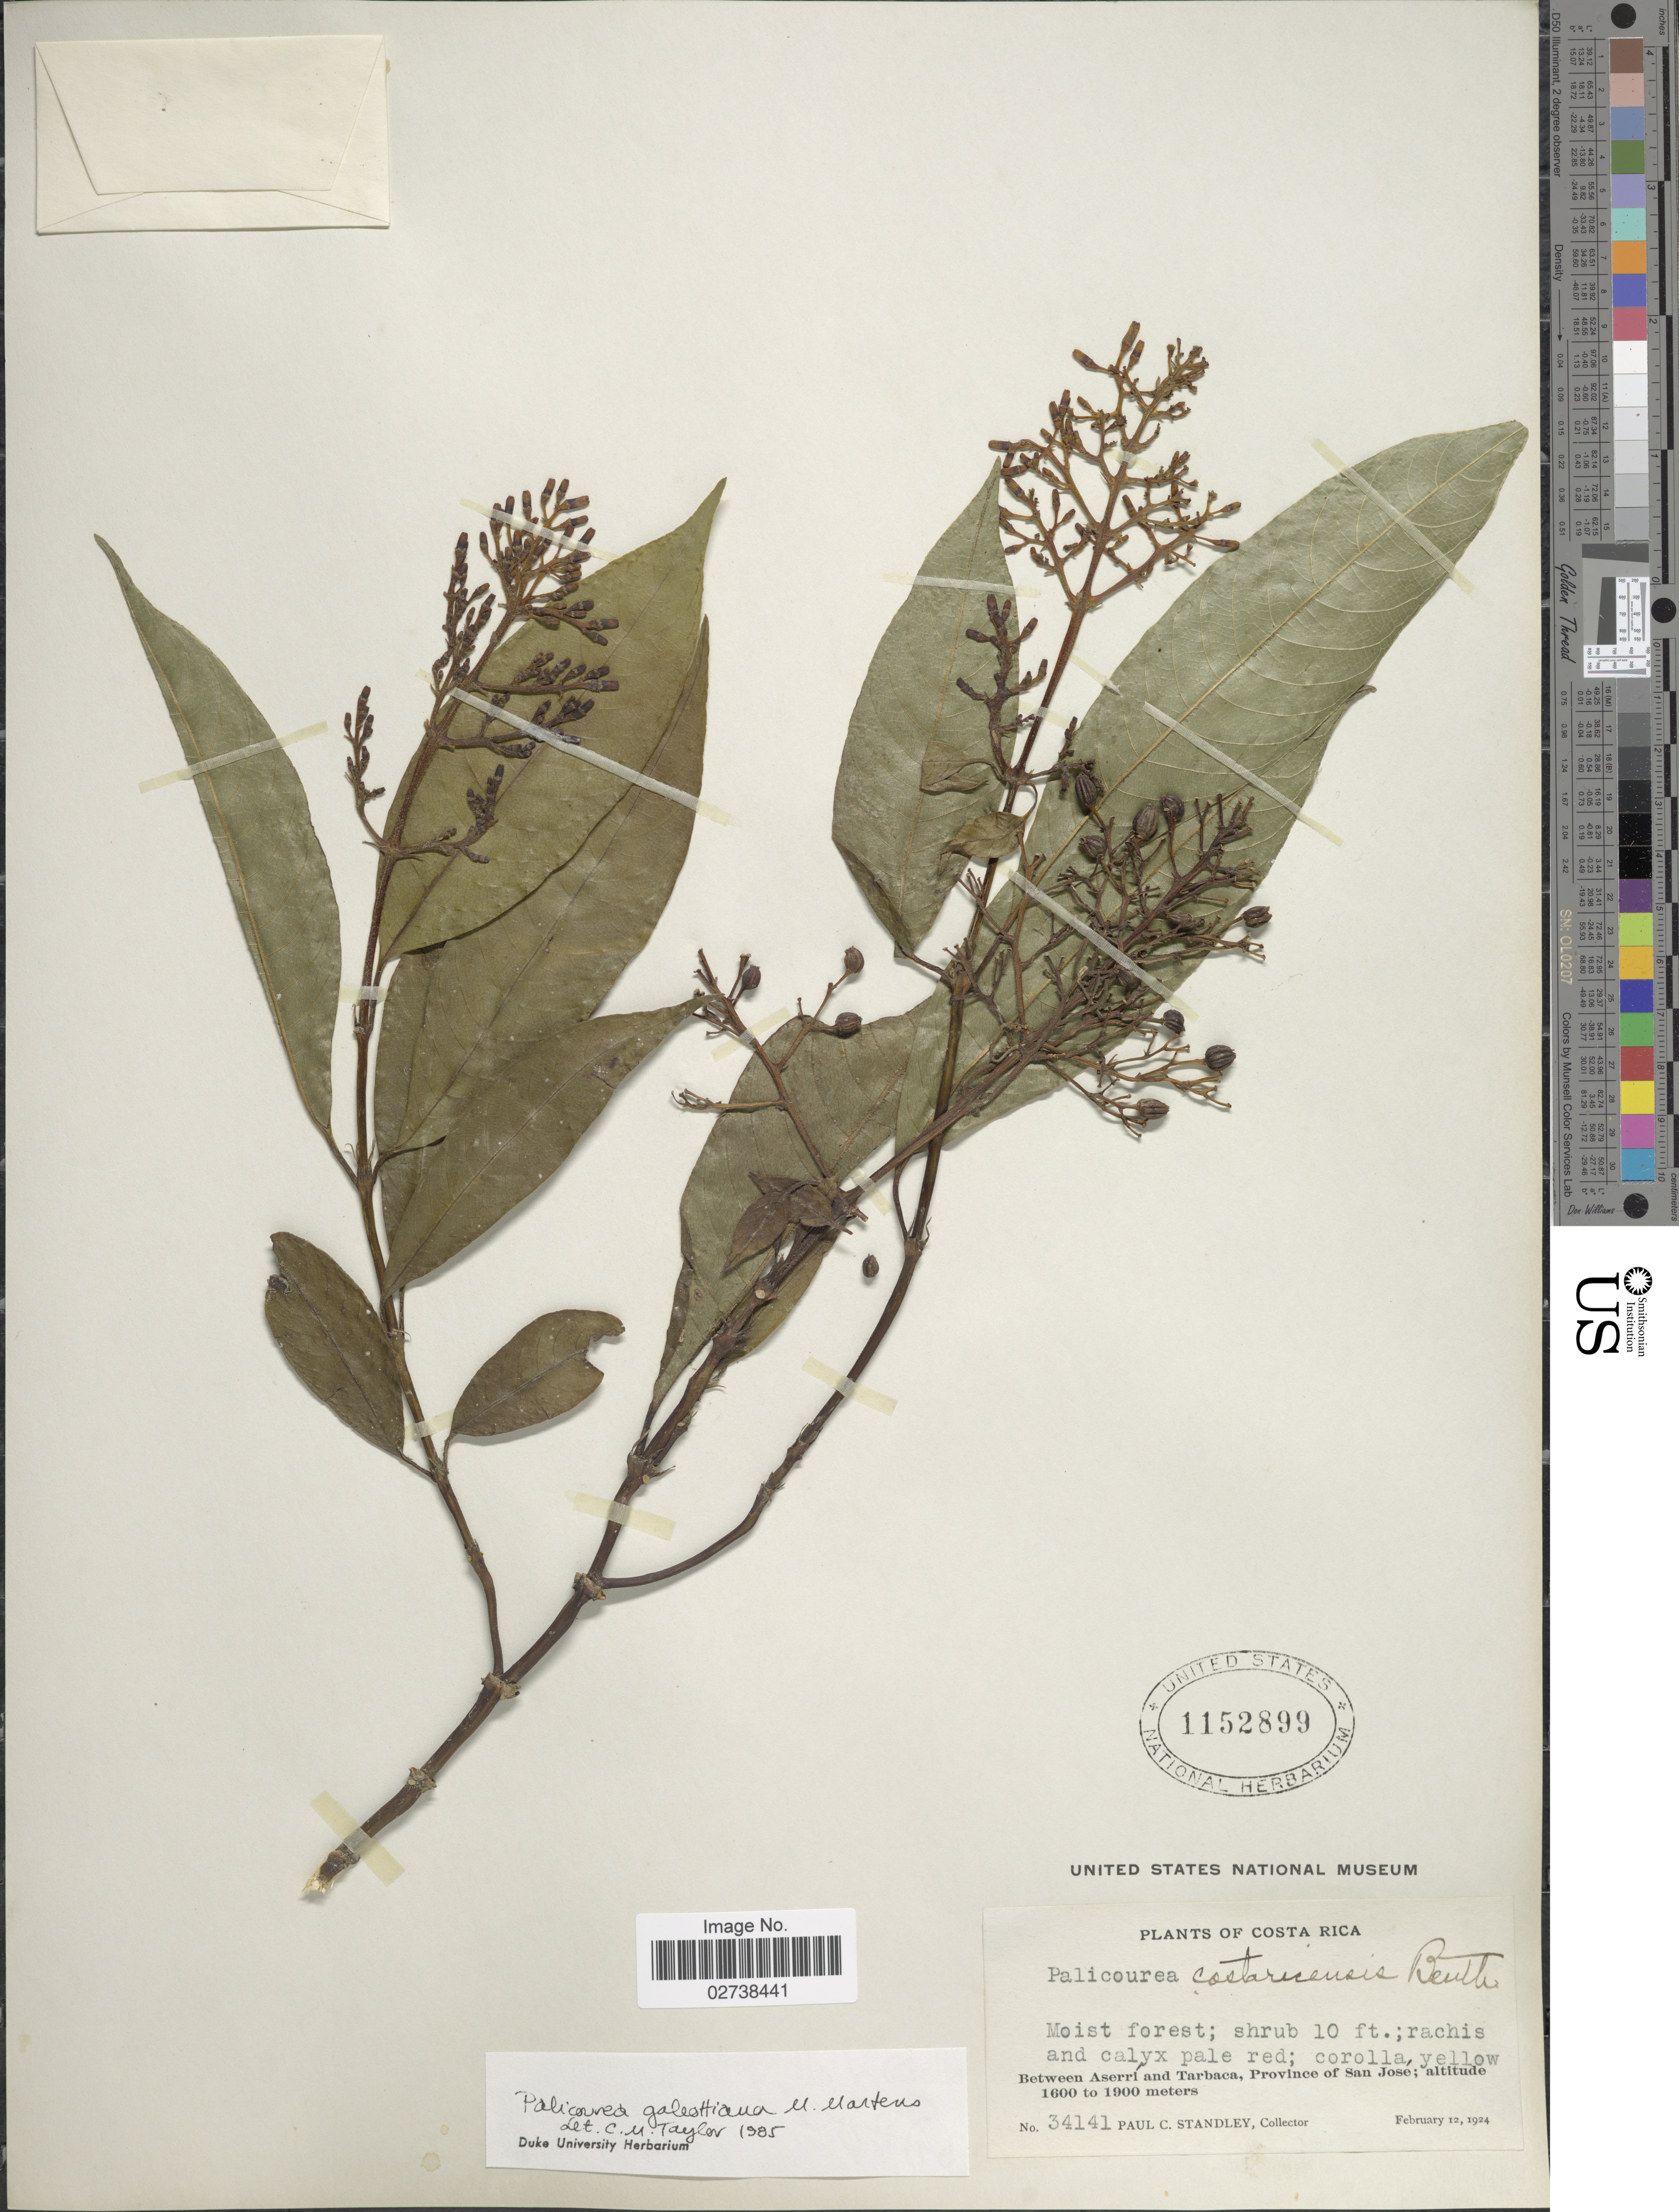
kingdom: Plantae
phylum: Tracheophyta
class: Magnoliopsida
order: Gentianales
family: Rubiaceae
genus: Palicourea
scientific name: Palicourea galeottiana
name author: M. Martens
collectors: P. C. Standley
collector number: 34141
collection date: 1924-02-12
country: Costa Rica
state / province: San José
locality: Between Aserri and Tarbaca, Province of San Jose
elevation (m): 1600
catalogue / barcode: US 1152899